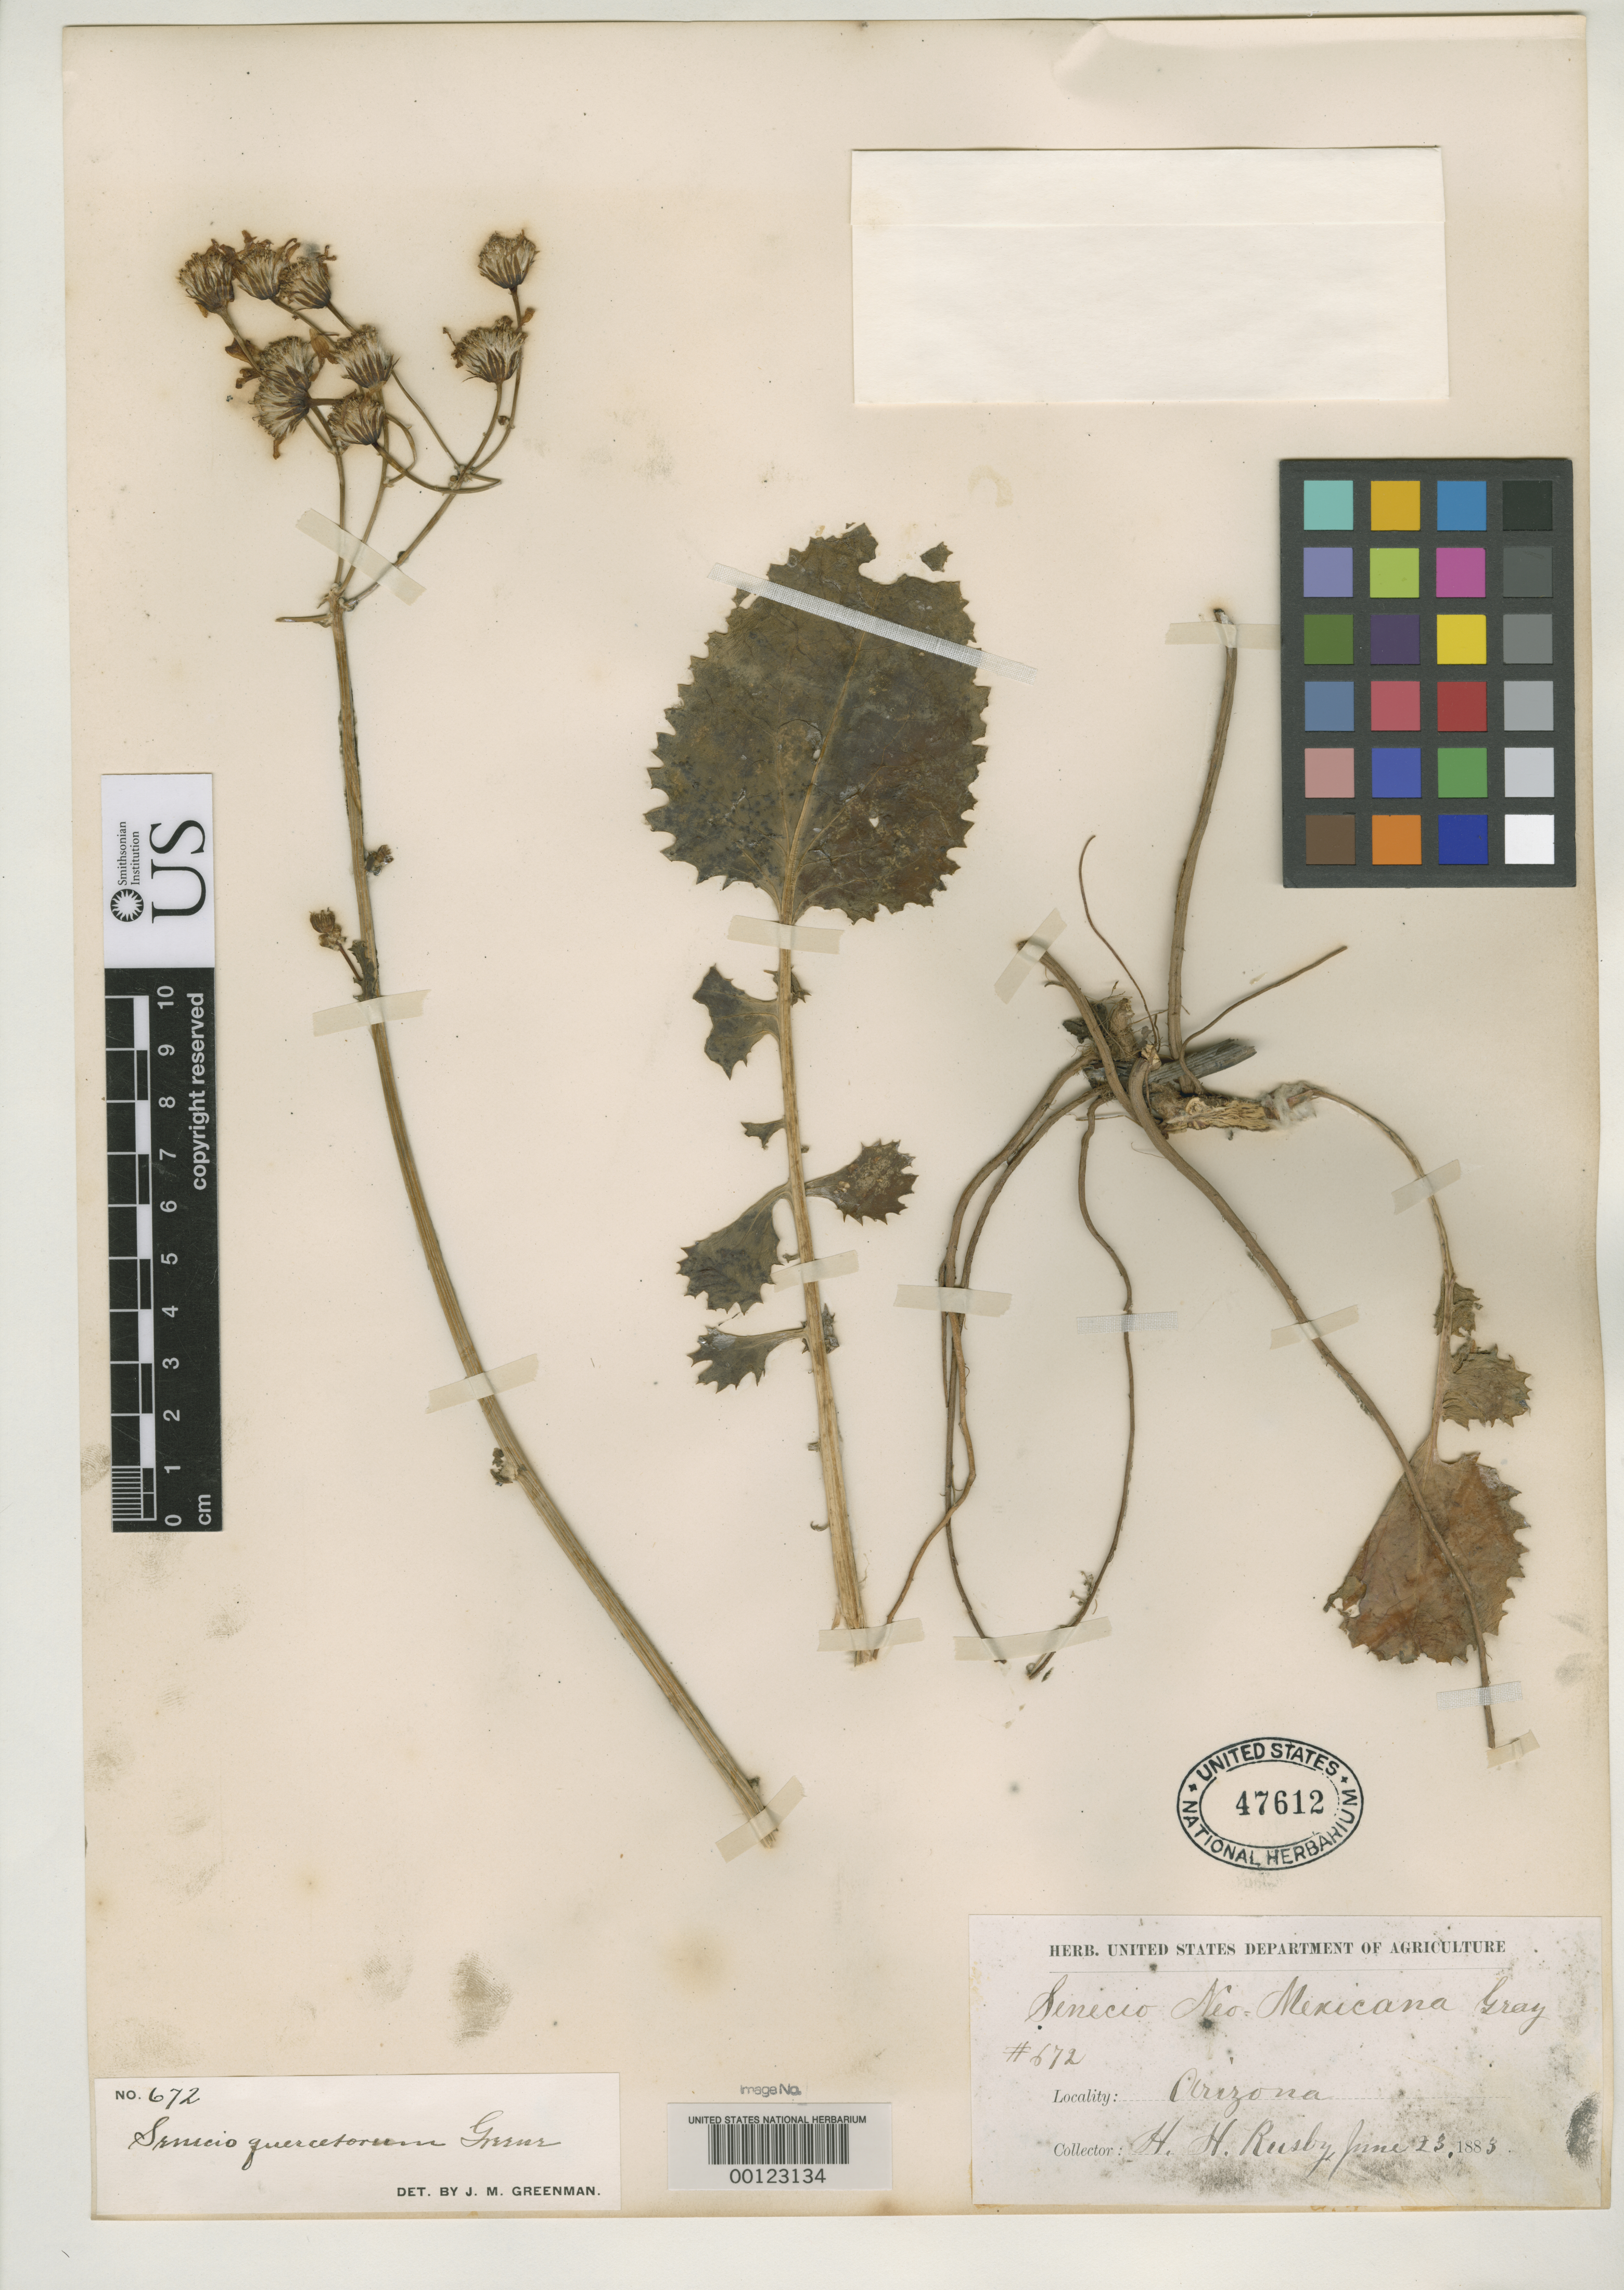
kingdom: Plantae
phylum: Tracheophyta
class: Magnoliopsida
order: Asterales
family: Asteraceae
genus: Senecio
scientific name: Senecio quercetorum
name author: Greene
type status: Isolectotype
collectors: H. H. Rusby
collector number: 672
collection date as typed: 23 Jun 1883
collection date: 1883-06-23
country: United States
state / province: Arizona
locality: Oak Creek.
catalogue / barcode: US 47612